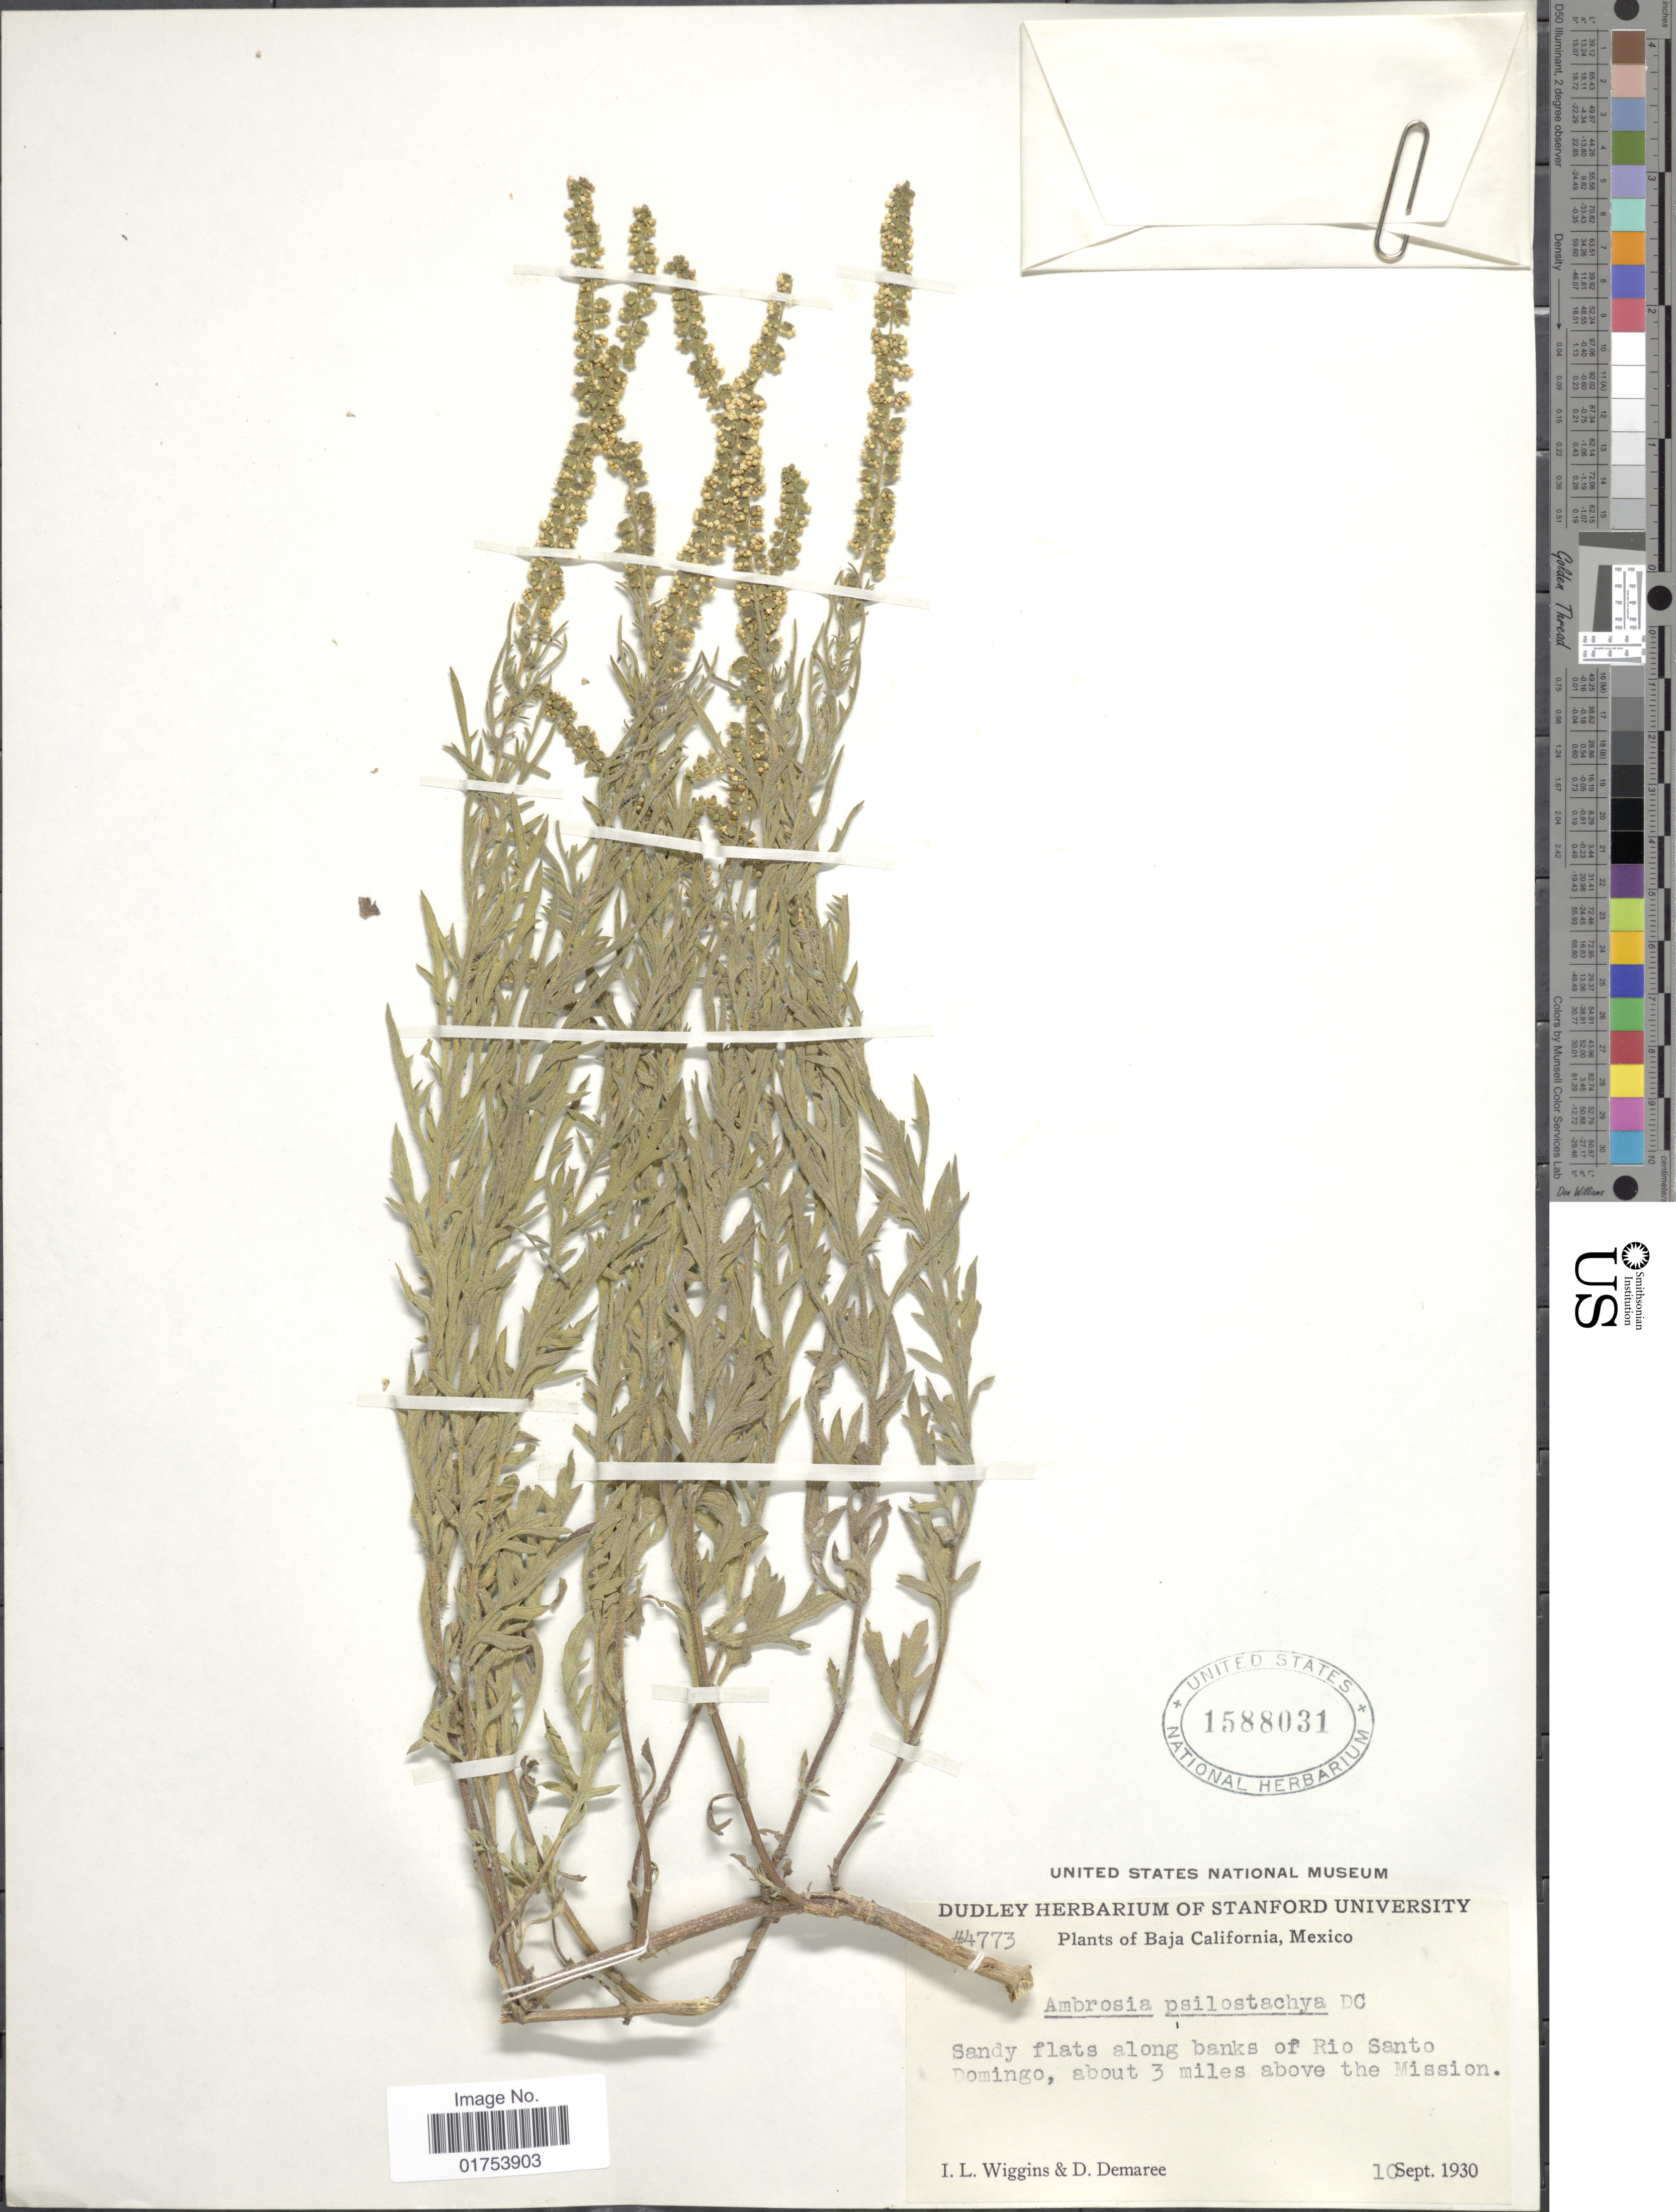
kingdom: Plantae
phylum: Tracheophyta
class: Magnoliopsida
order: Asterales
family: Asteraceae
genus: Ambrosia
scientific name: Ambrosia psilostachya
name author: DC.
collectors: I. L. Wiggins & D. Demaree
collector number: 4773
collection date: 1930-09-10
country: Mexico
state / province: Baja California Norte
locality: Sandy flats along banks of Rio Santo Domingo, about 3 miles above the Mission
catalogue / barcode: US 1588031